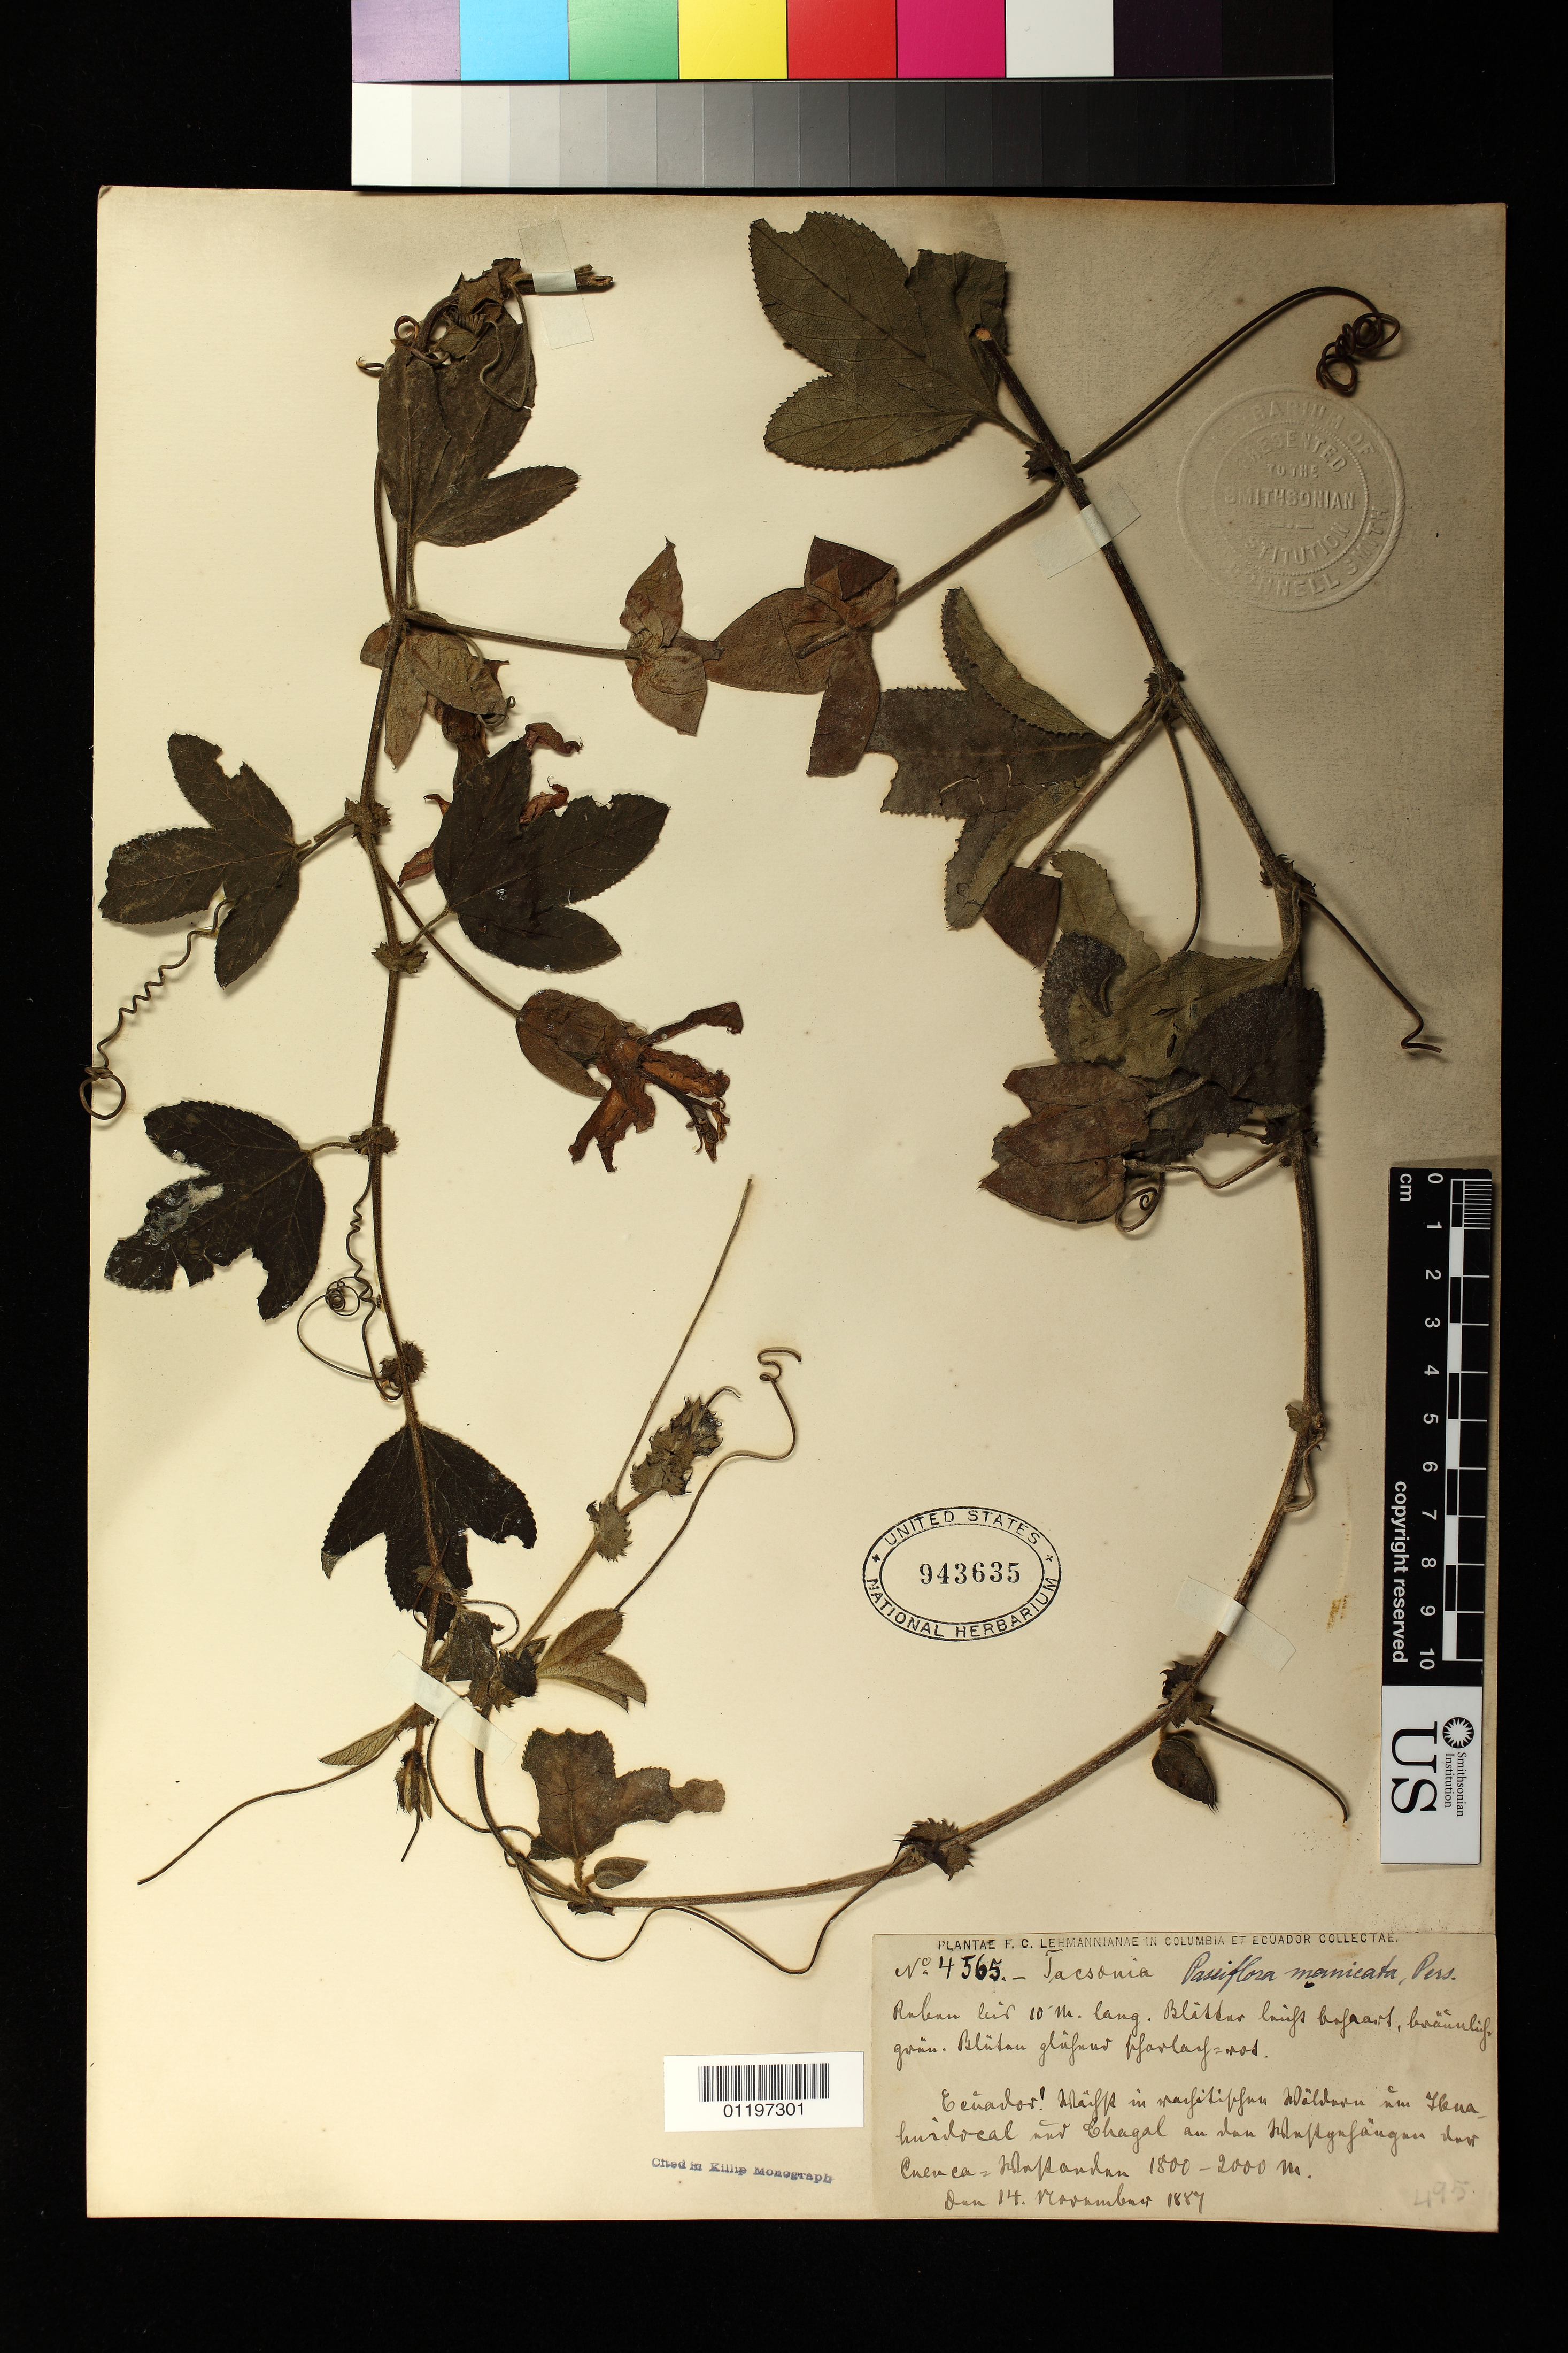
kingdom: Plantae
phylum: Tracheophyta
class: Magnoliopsida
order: Malpighiales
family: Passifloraceae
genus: Passiflora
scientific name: Passiflora manicata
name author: (Juss.) Pers.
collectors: F. C. Lehmann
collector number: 4565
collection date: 1887-11-14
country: Ecuador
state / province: Azuay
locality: Chagal, near Cuenca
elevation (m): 1800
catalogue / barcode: US 943635